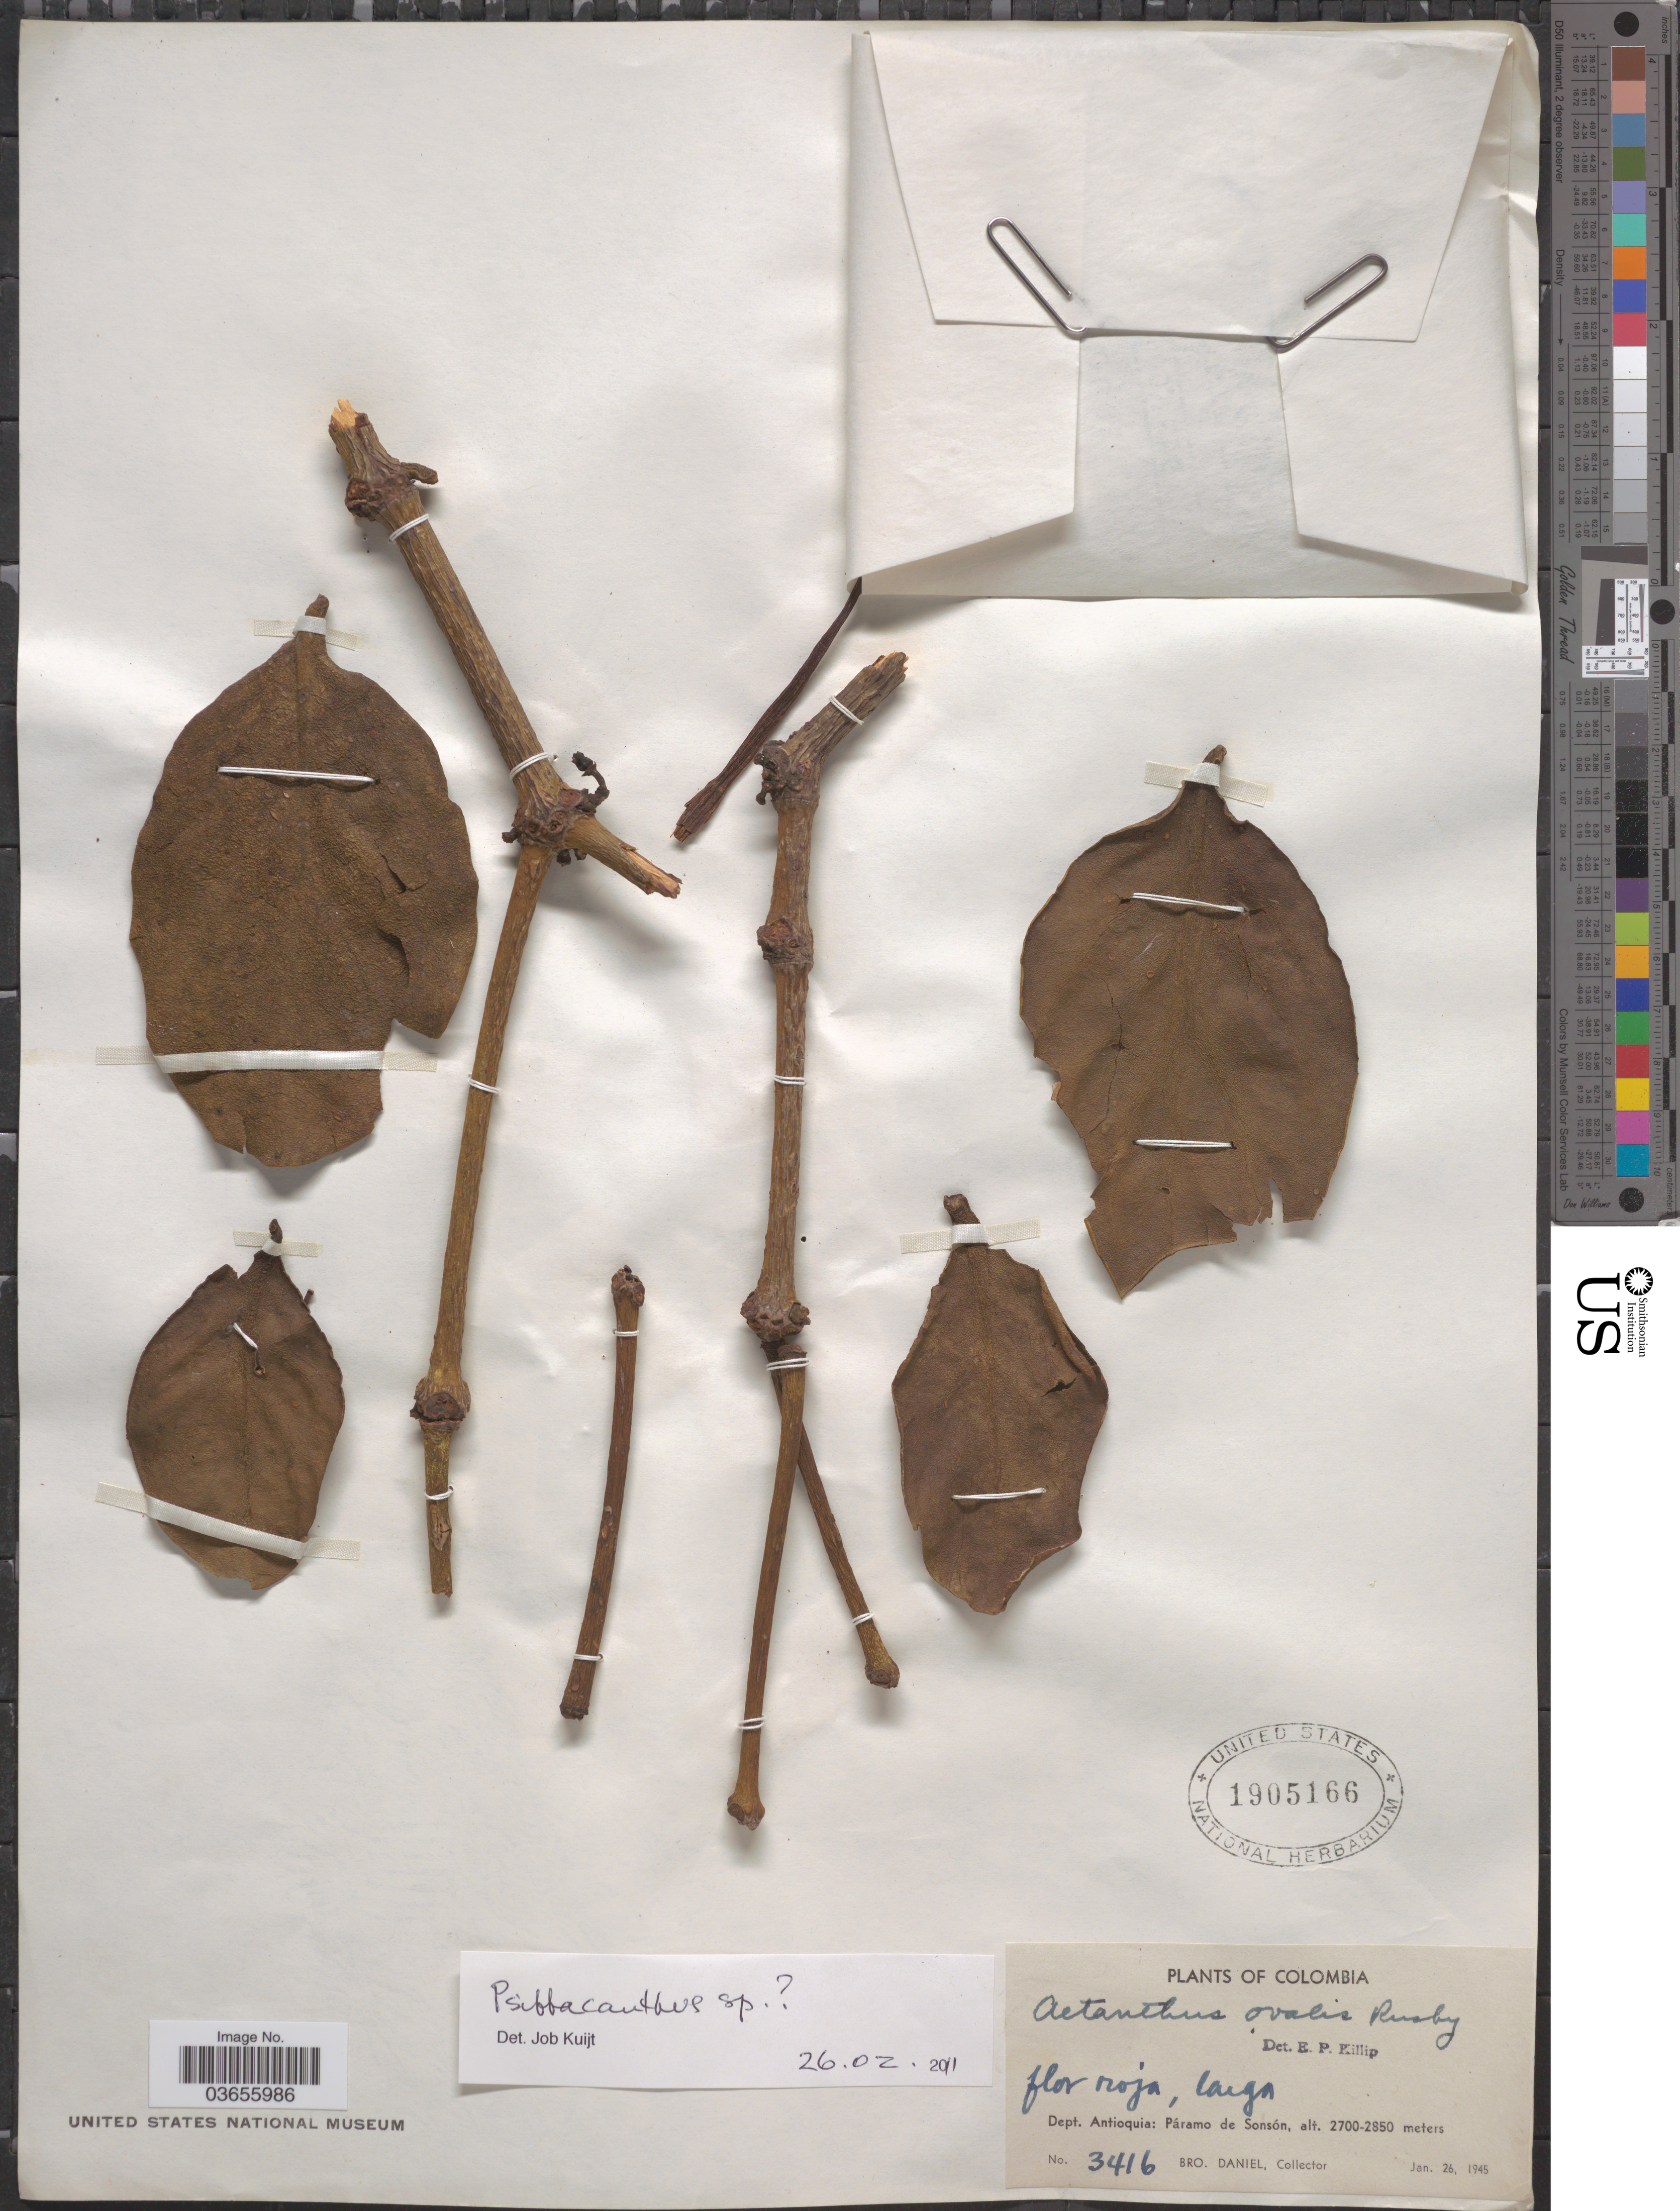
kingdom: Plantae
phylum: Tracheophyta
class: Magnoliopsida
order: Santalales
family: Loranthaceae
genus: Psittacanthus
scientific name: Psittacanthus sp.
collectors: Bro. Daniel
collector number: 3416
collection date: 1945-01-26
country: Colombia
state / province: Antioquia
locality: Dept. Antioqui: Páramo de Sonsón.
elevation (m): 2700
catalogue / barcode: US 1905166